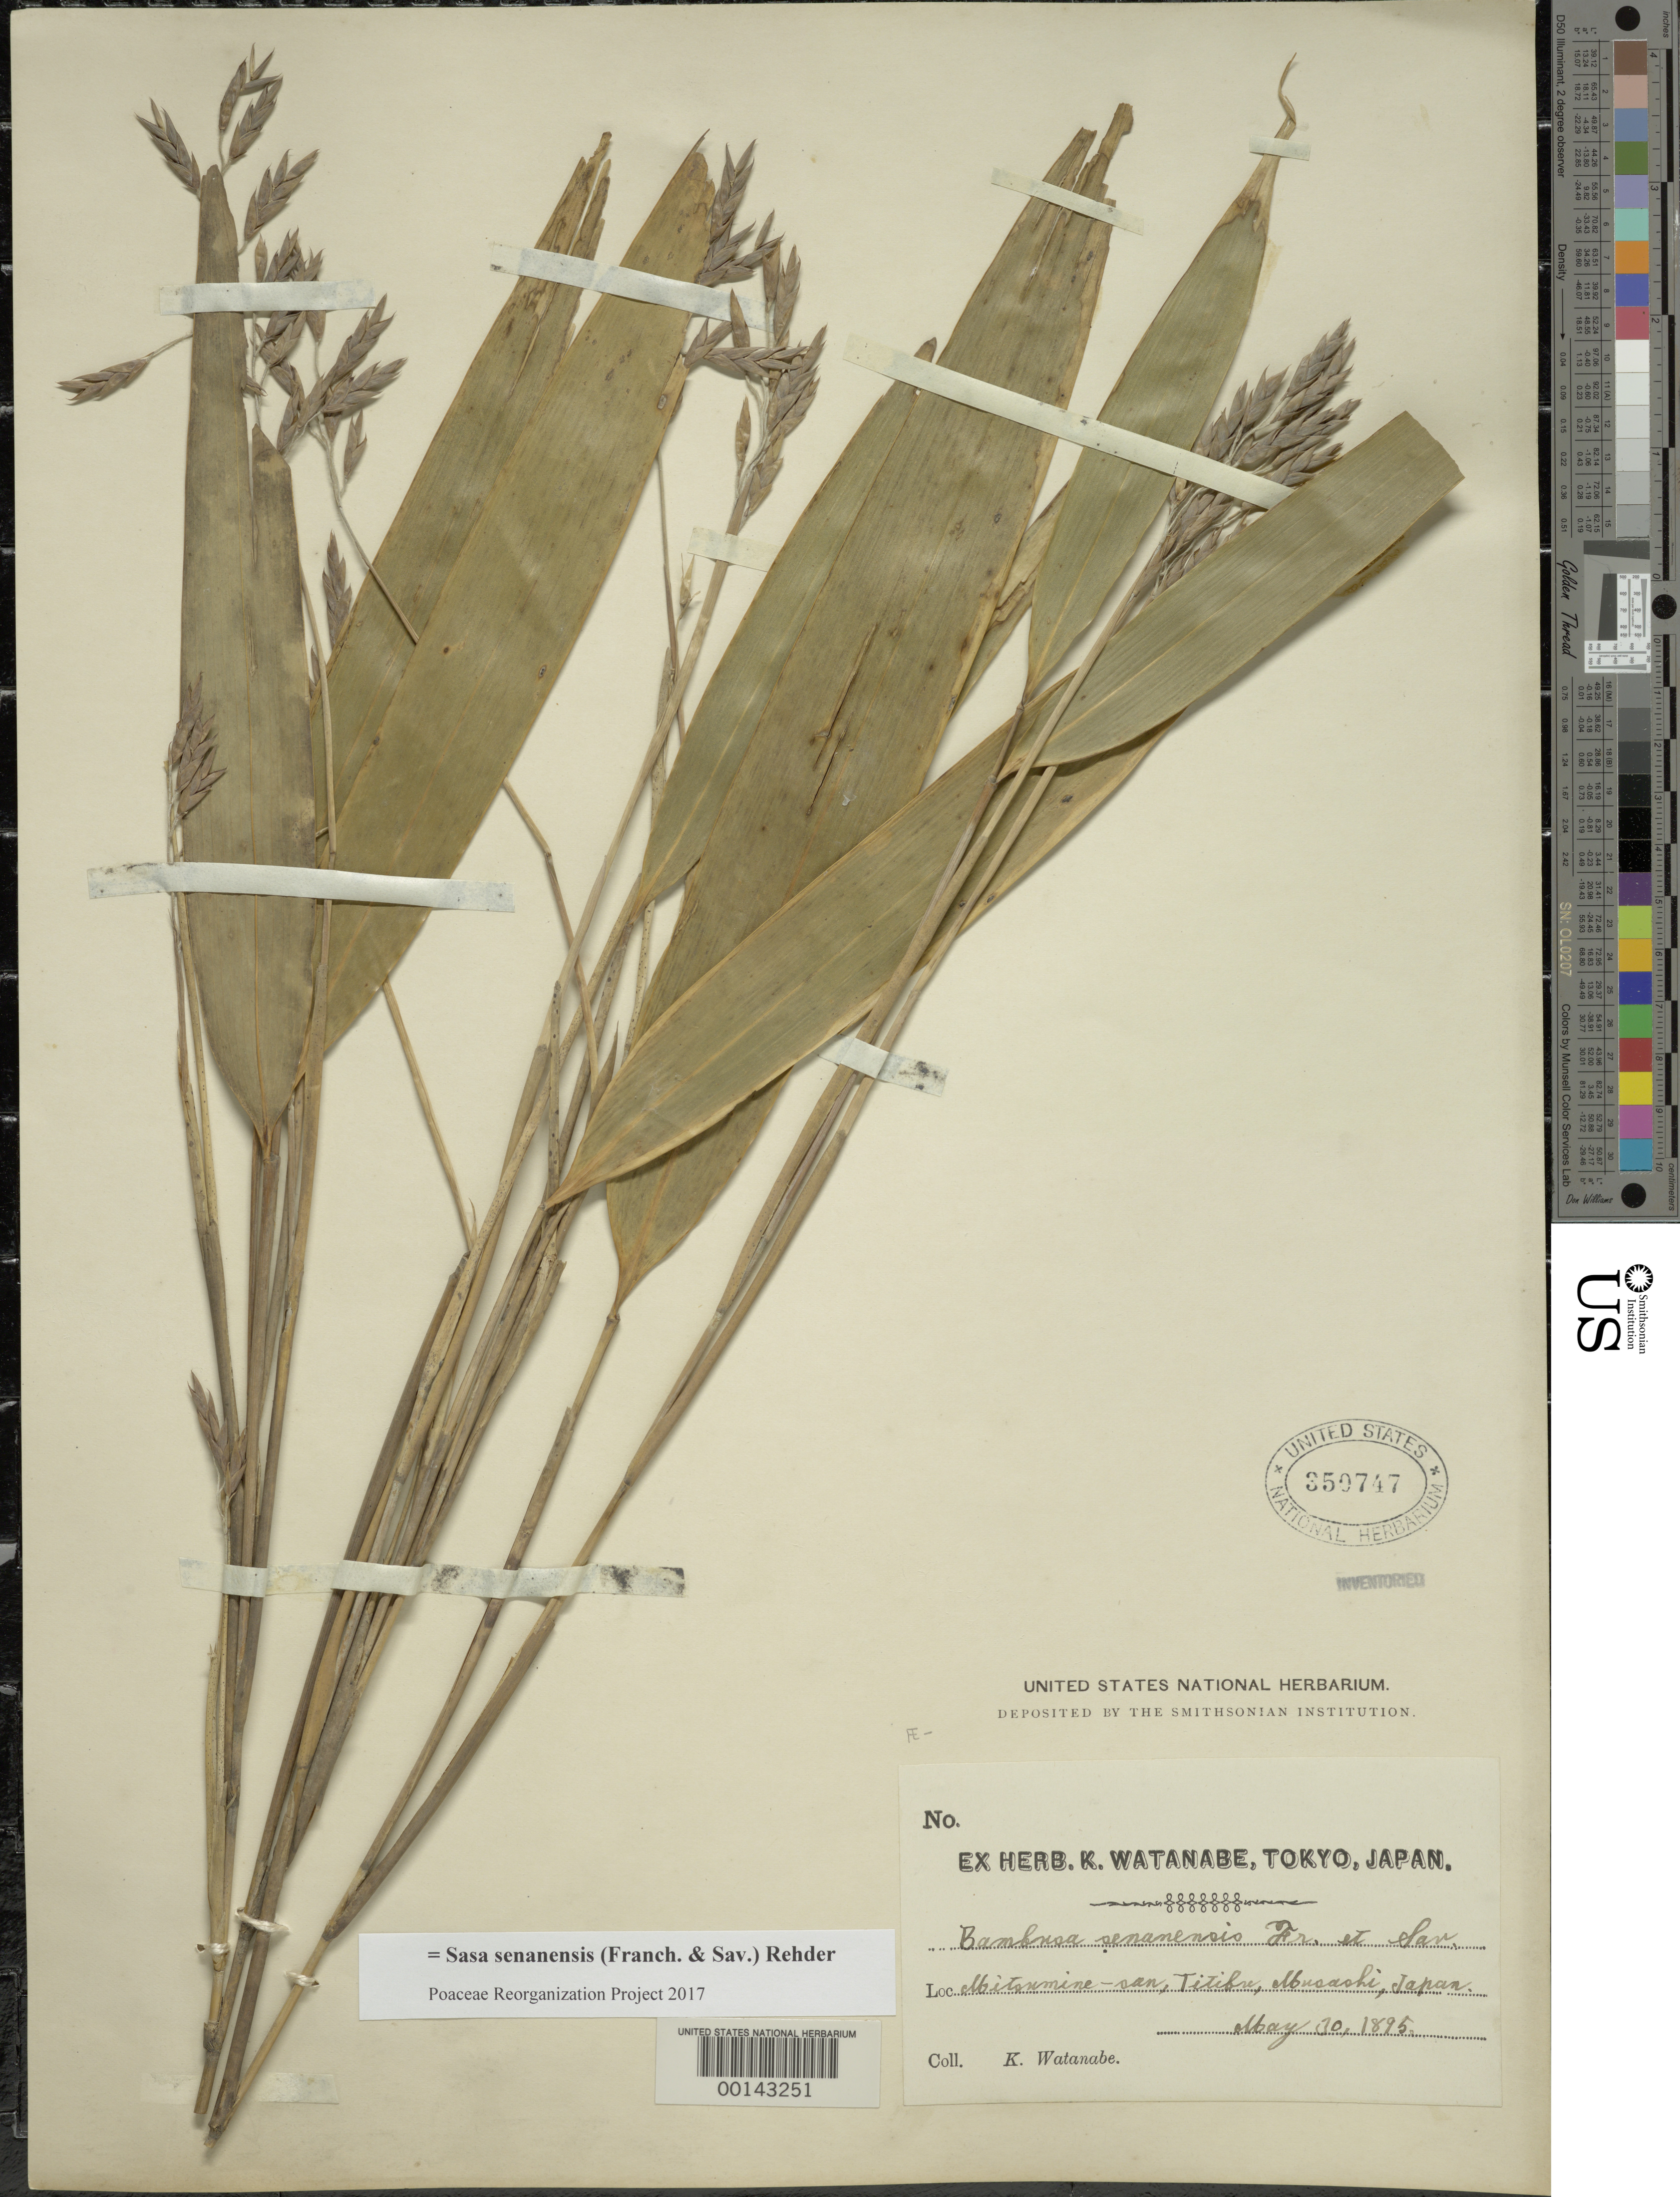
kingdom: Plantae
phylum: Tracheophyta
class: Liliopsida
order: Poales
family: Poaceae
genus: Sasa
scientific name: Sasa senanensis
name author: (Franch. & Sav.) Rehder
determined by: Poaceae Reorganization Project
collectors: K. Watanabe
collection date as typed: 30 May 1895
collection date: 1895-05-30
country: Japan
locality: Musashi, titibu, mitoumine-san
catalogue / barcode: US 350747